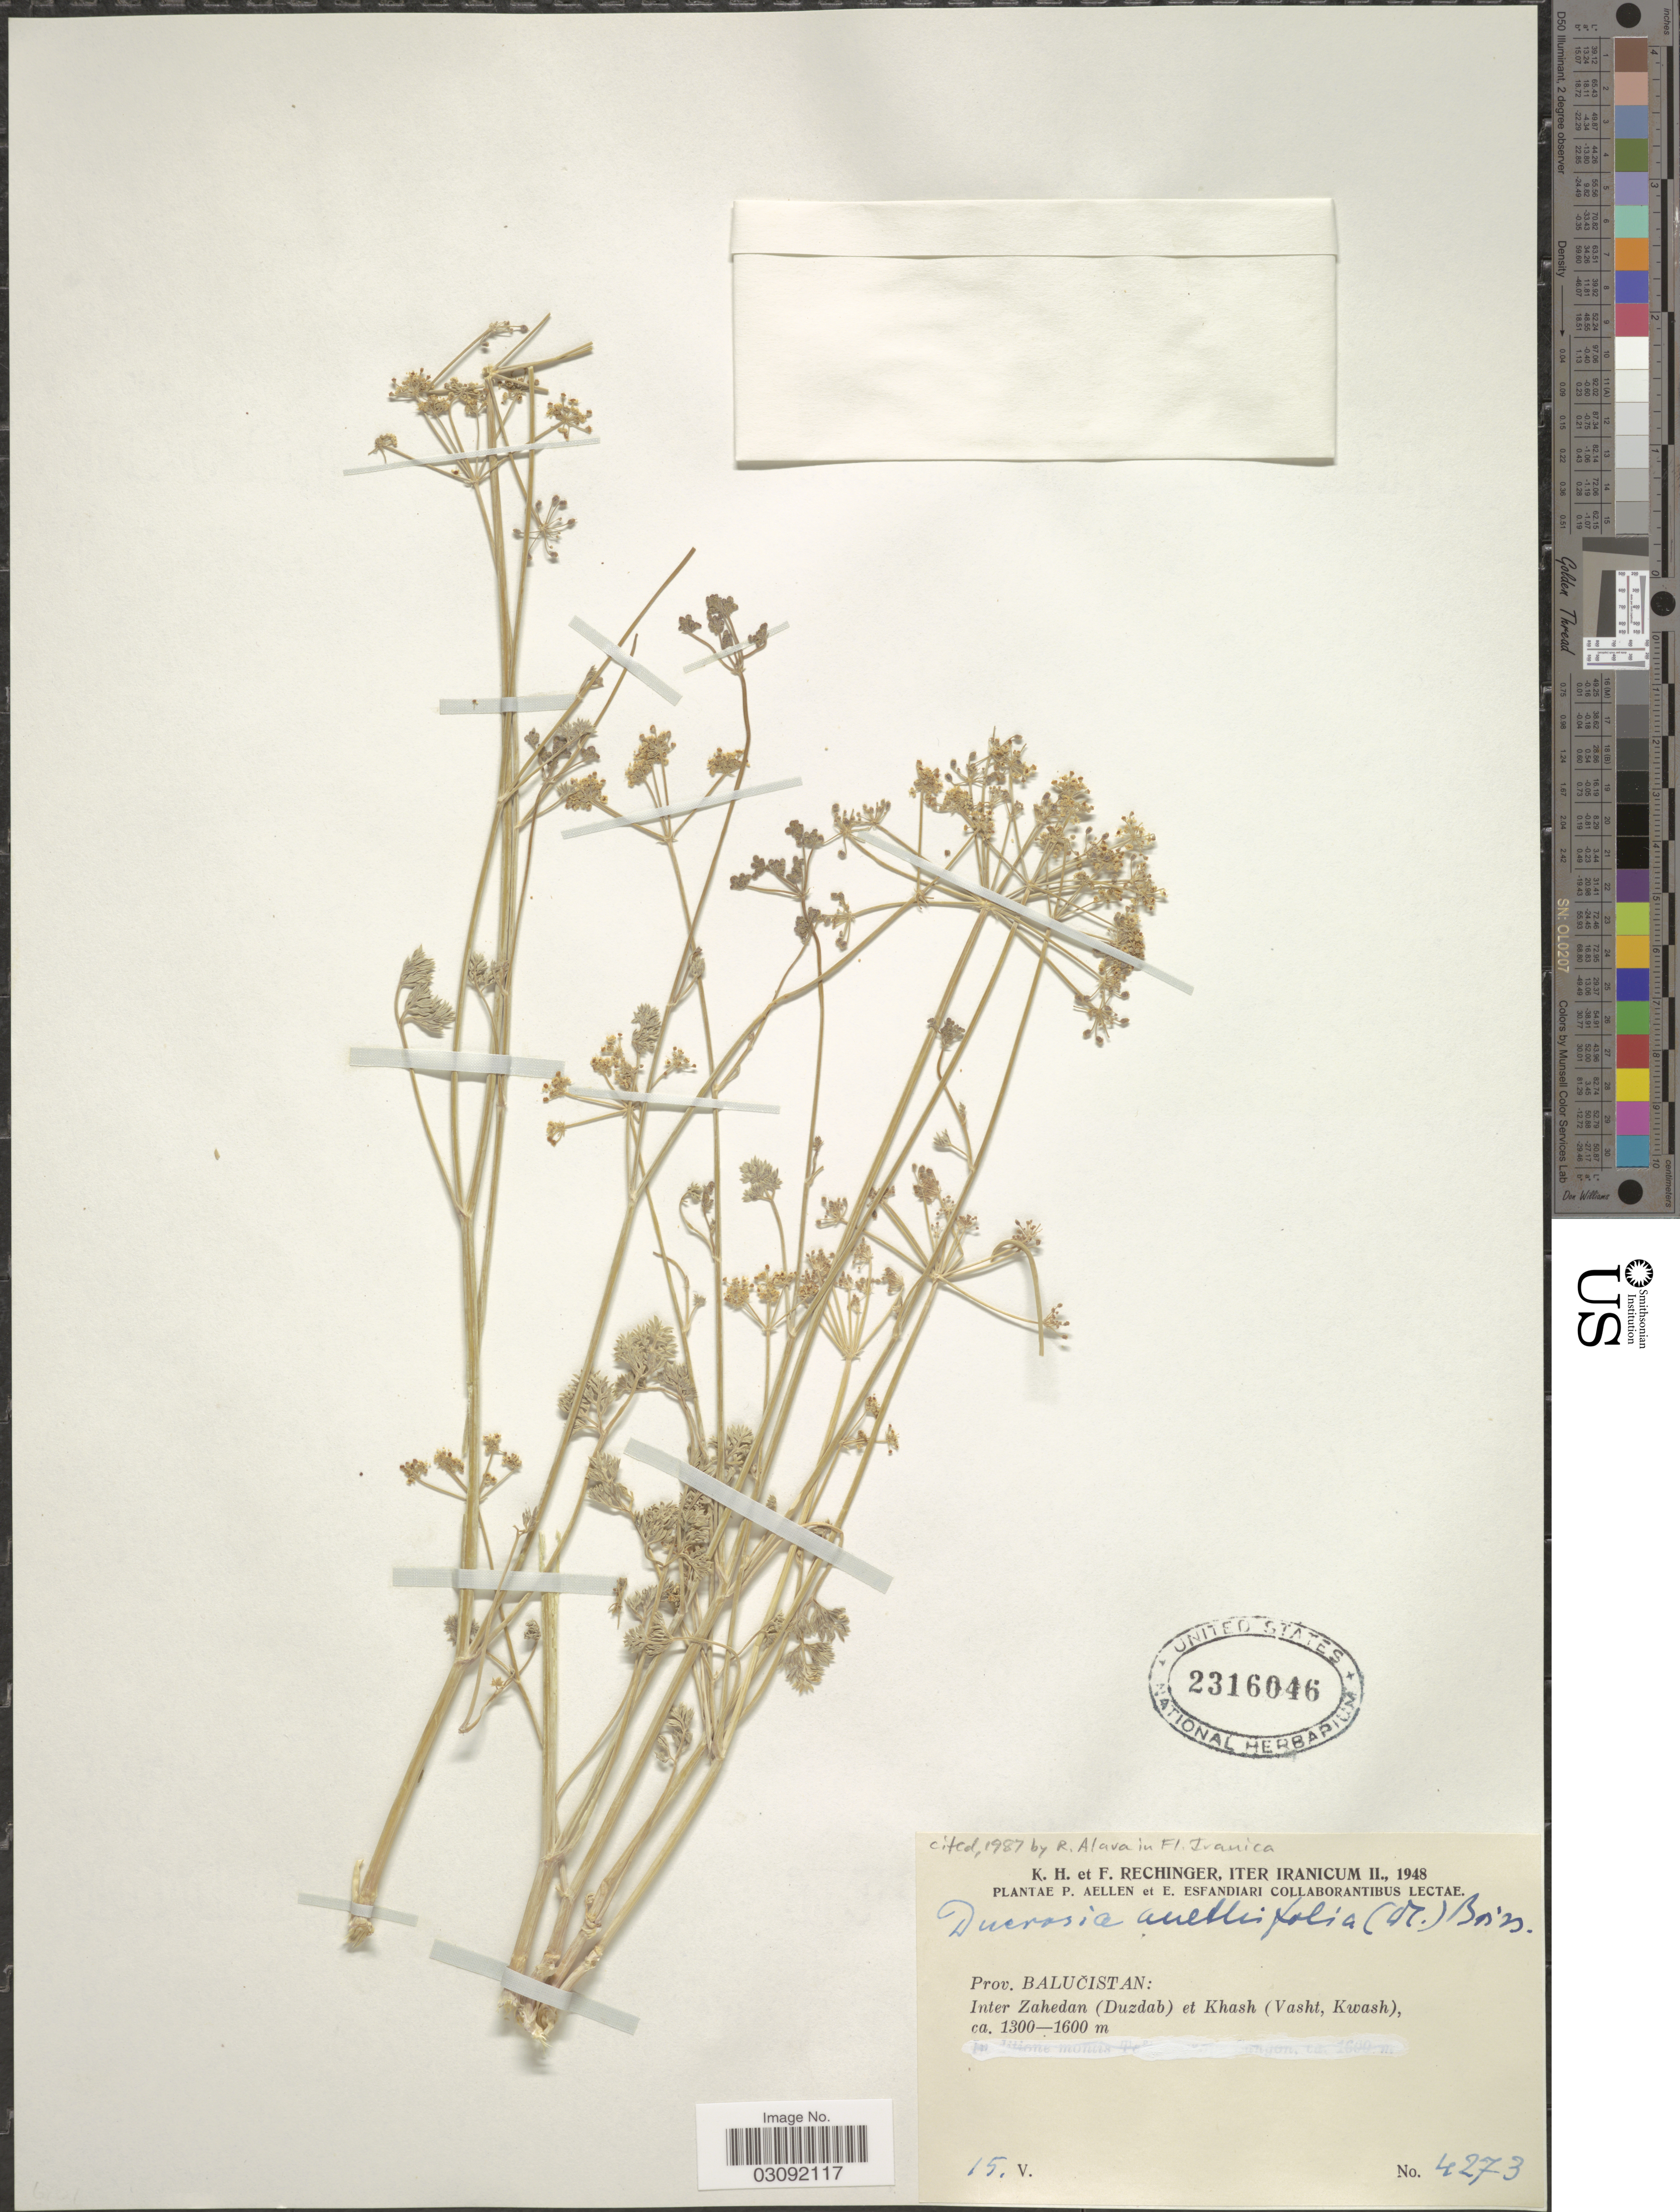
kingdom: Plantae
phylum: Tracheophyta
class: Magnoliopsida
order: Apiales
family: Apiaceae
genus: Ducrosia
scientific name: Ducrosia anethifolia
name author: (DC.) Boiss.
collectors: K. H. Rechinger & F. Rechinger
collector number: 4273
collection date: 1948-05-15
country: Iran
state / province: Sistan and Baluchistan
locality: Prov. Balučistan: Inter Zahedan (Duzdab) et Khash (Vasht, Kwash).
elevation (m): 1300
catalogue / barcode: US 2316046